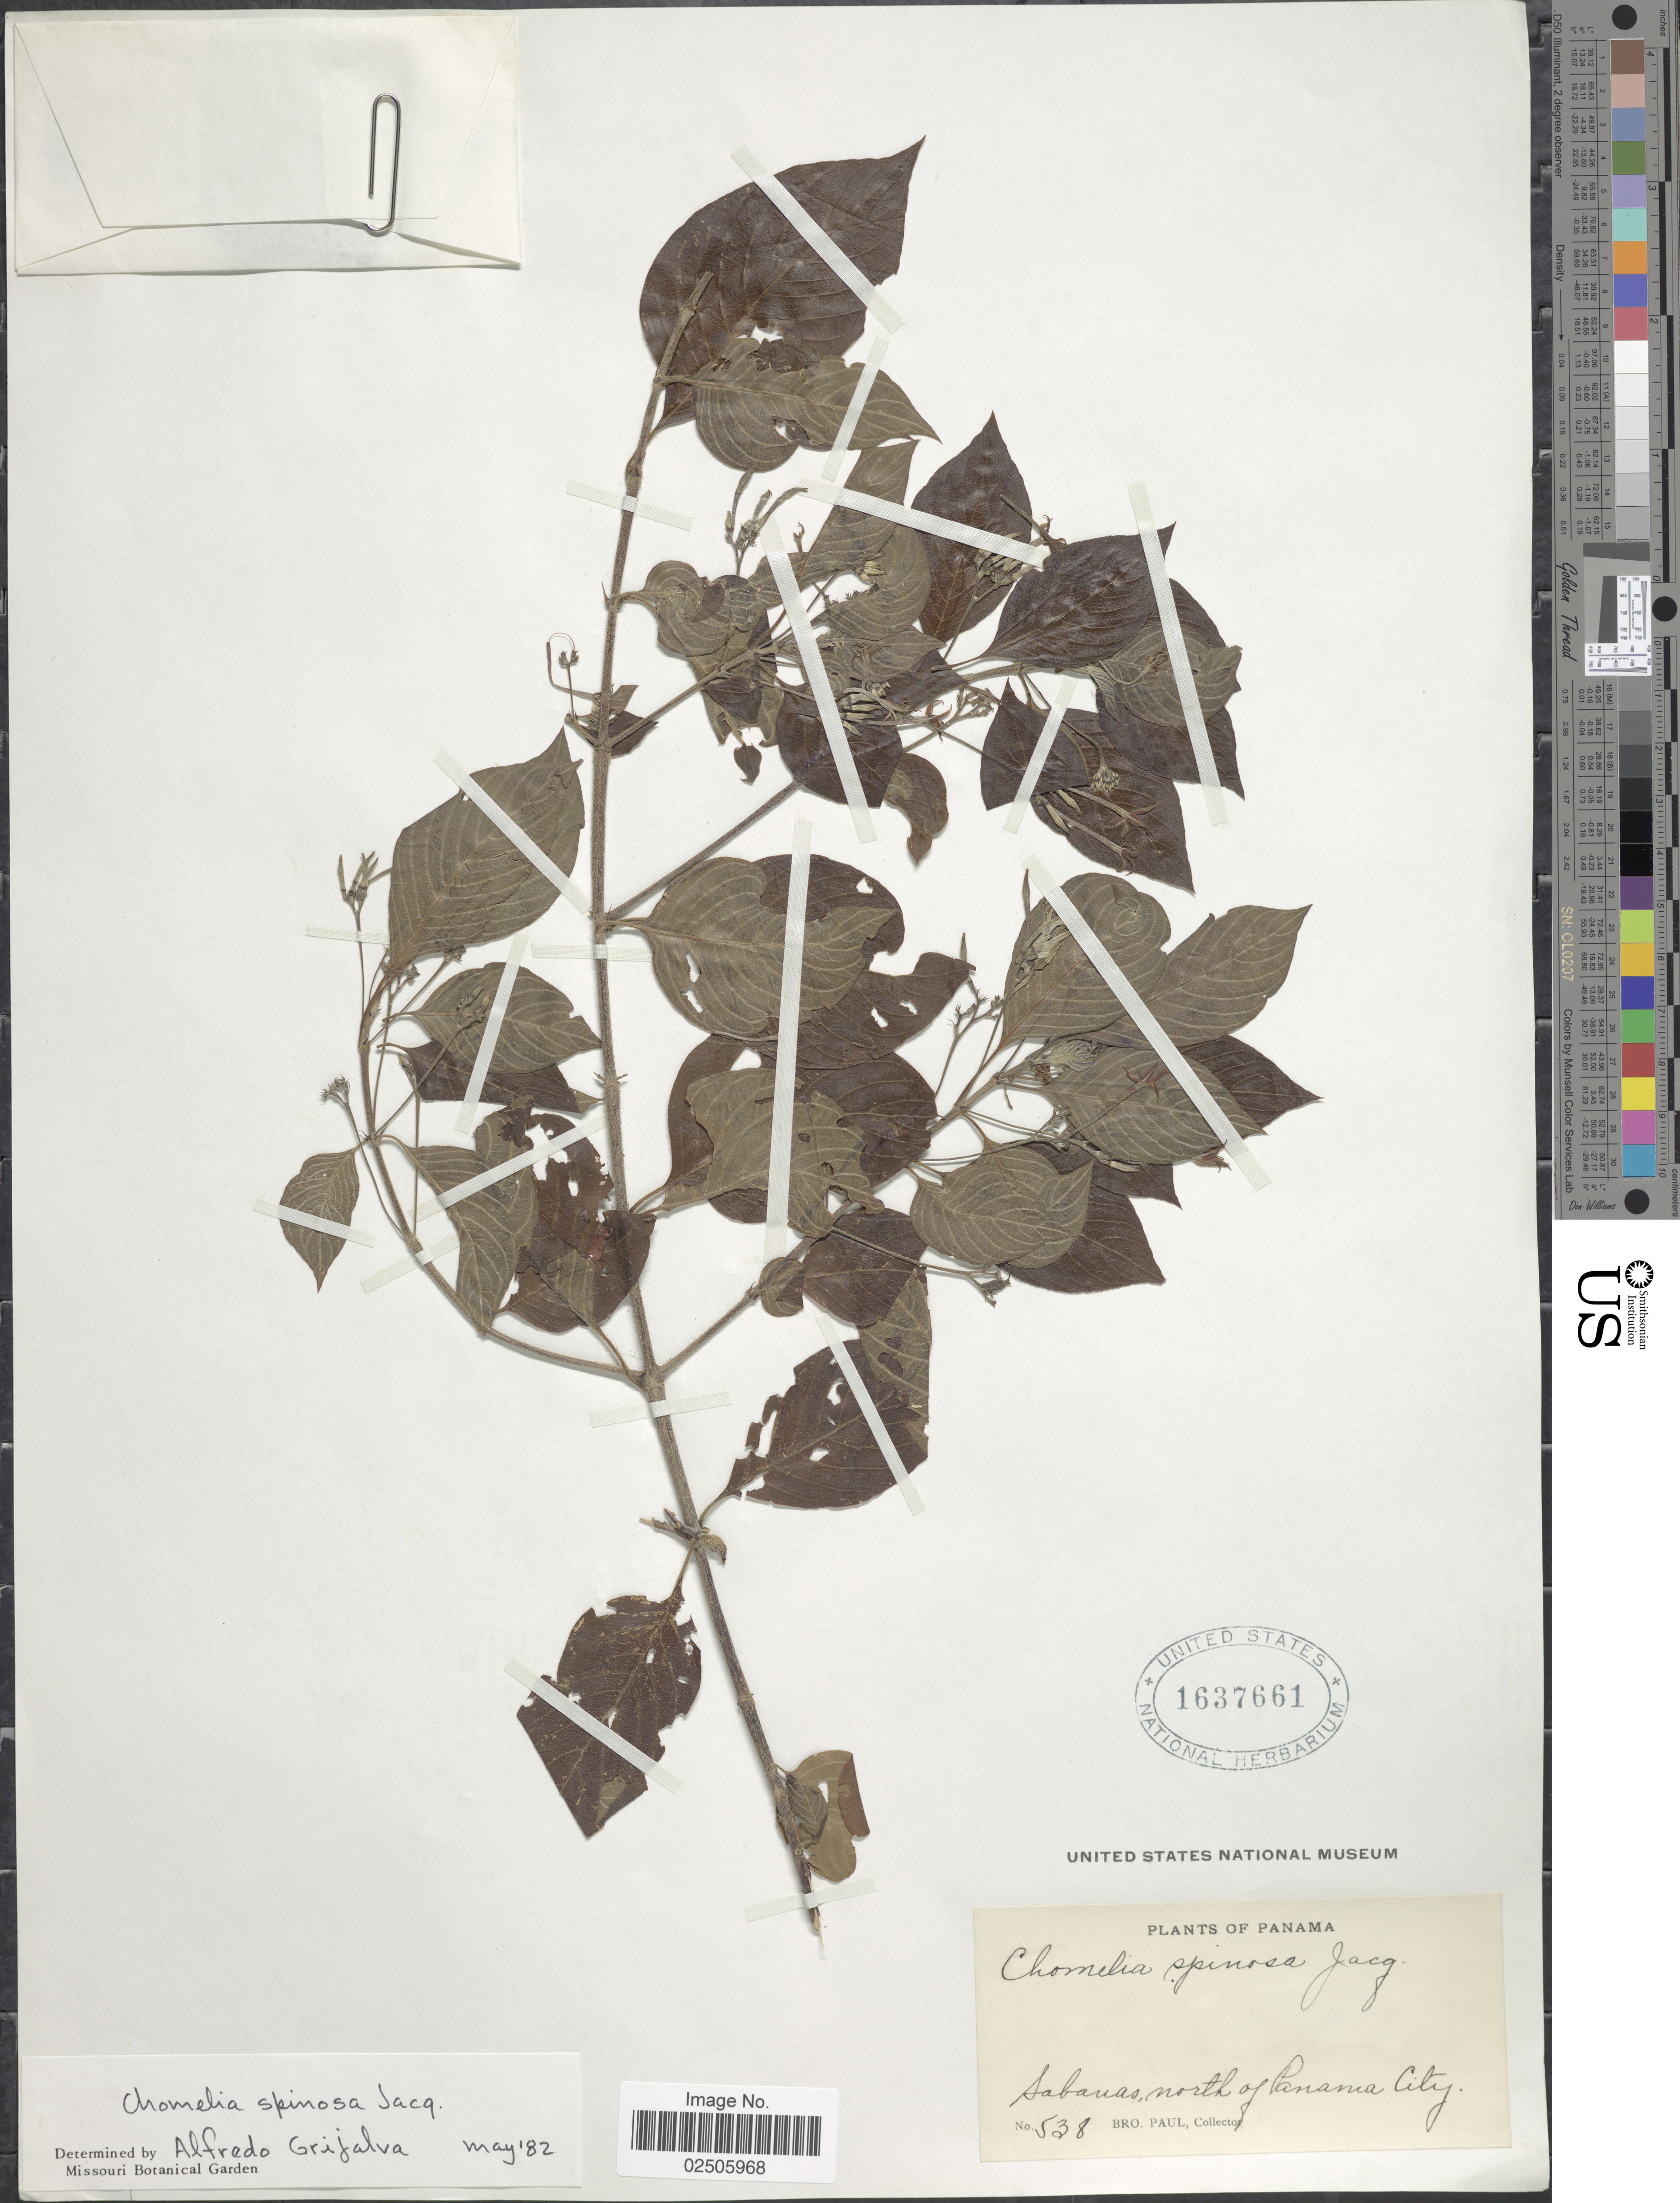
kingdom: Plantae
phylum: Tracheophyta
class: Magnoliopsida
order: Gentianales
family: Rubiaceae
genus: Chomelia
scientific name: Chomelia spinosa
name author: Jacq.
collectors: B. Paul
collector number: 538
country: Panama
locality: Sabanas, north of Panama City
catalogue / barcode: US 1637661